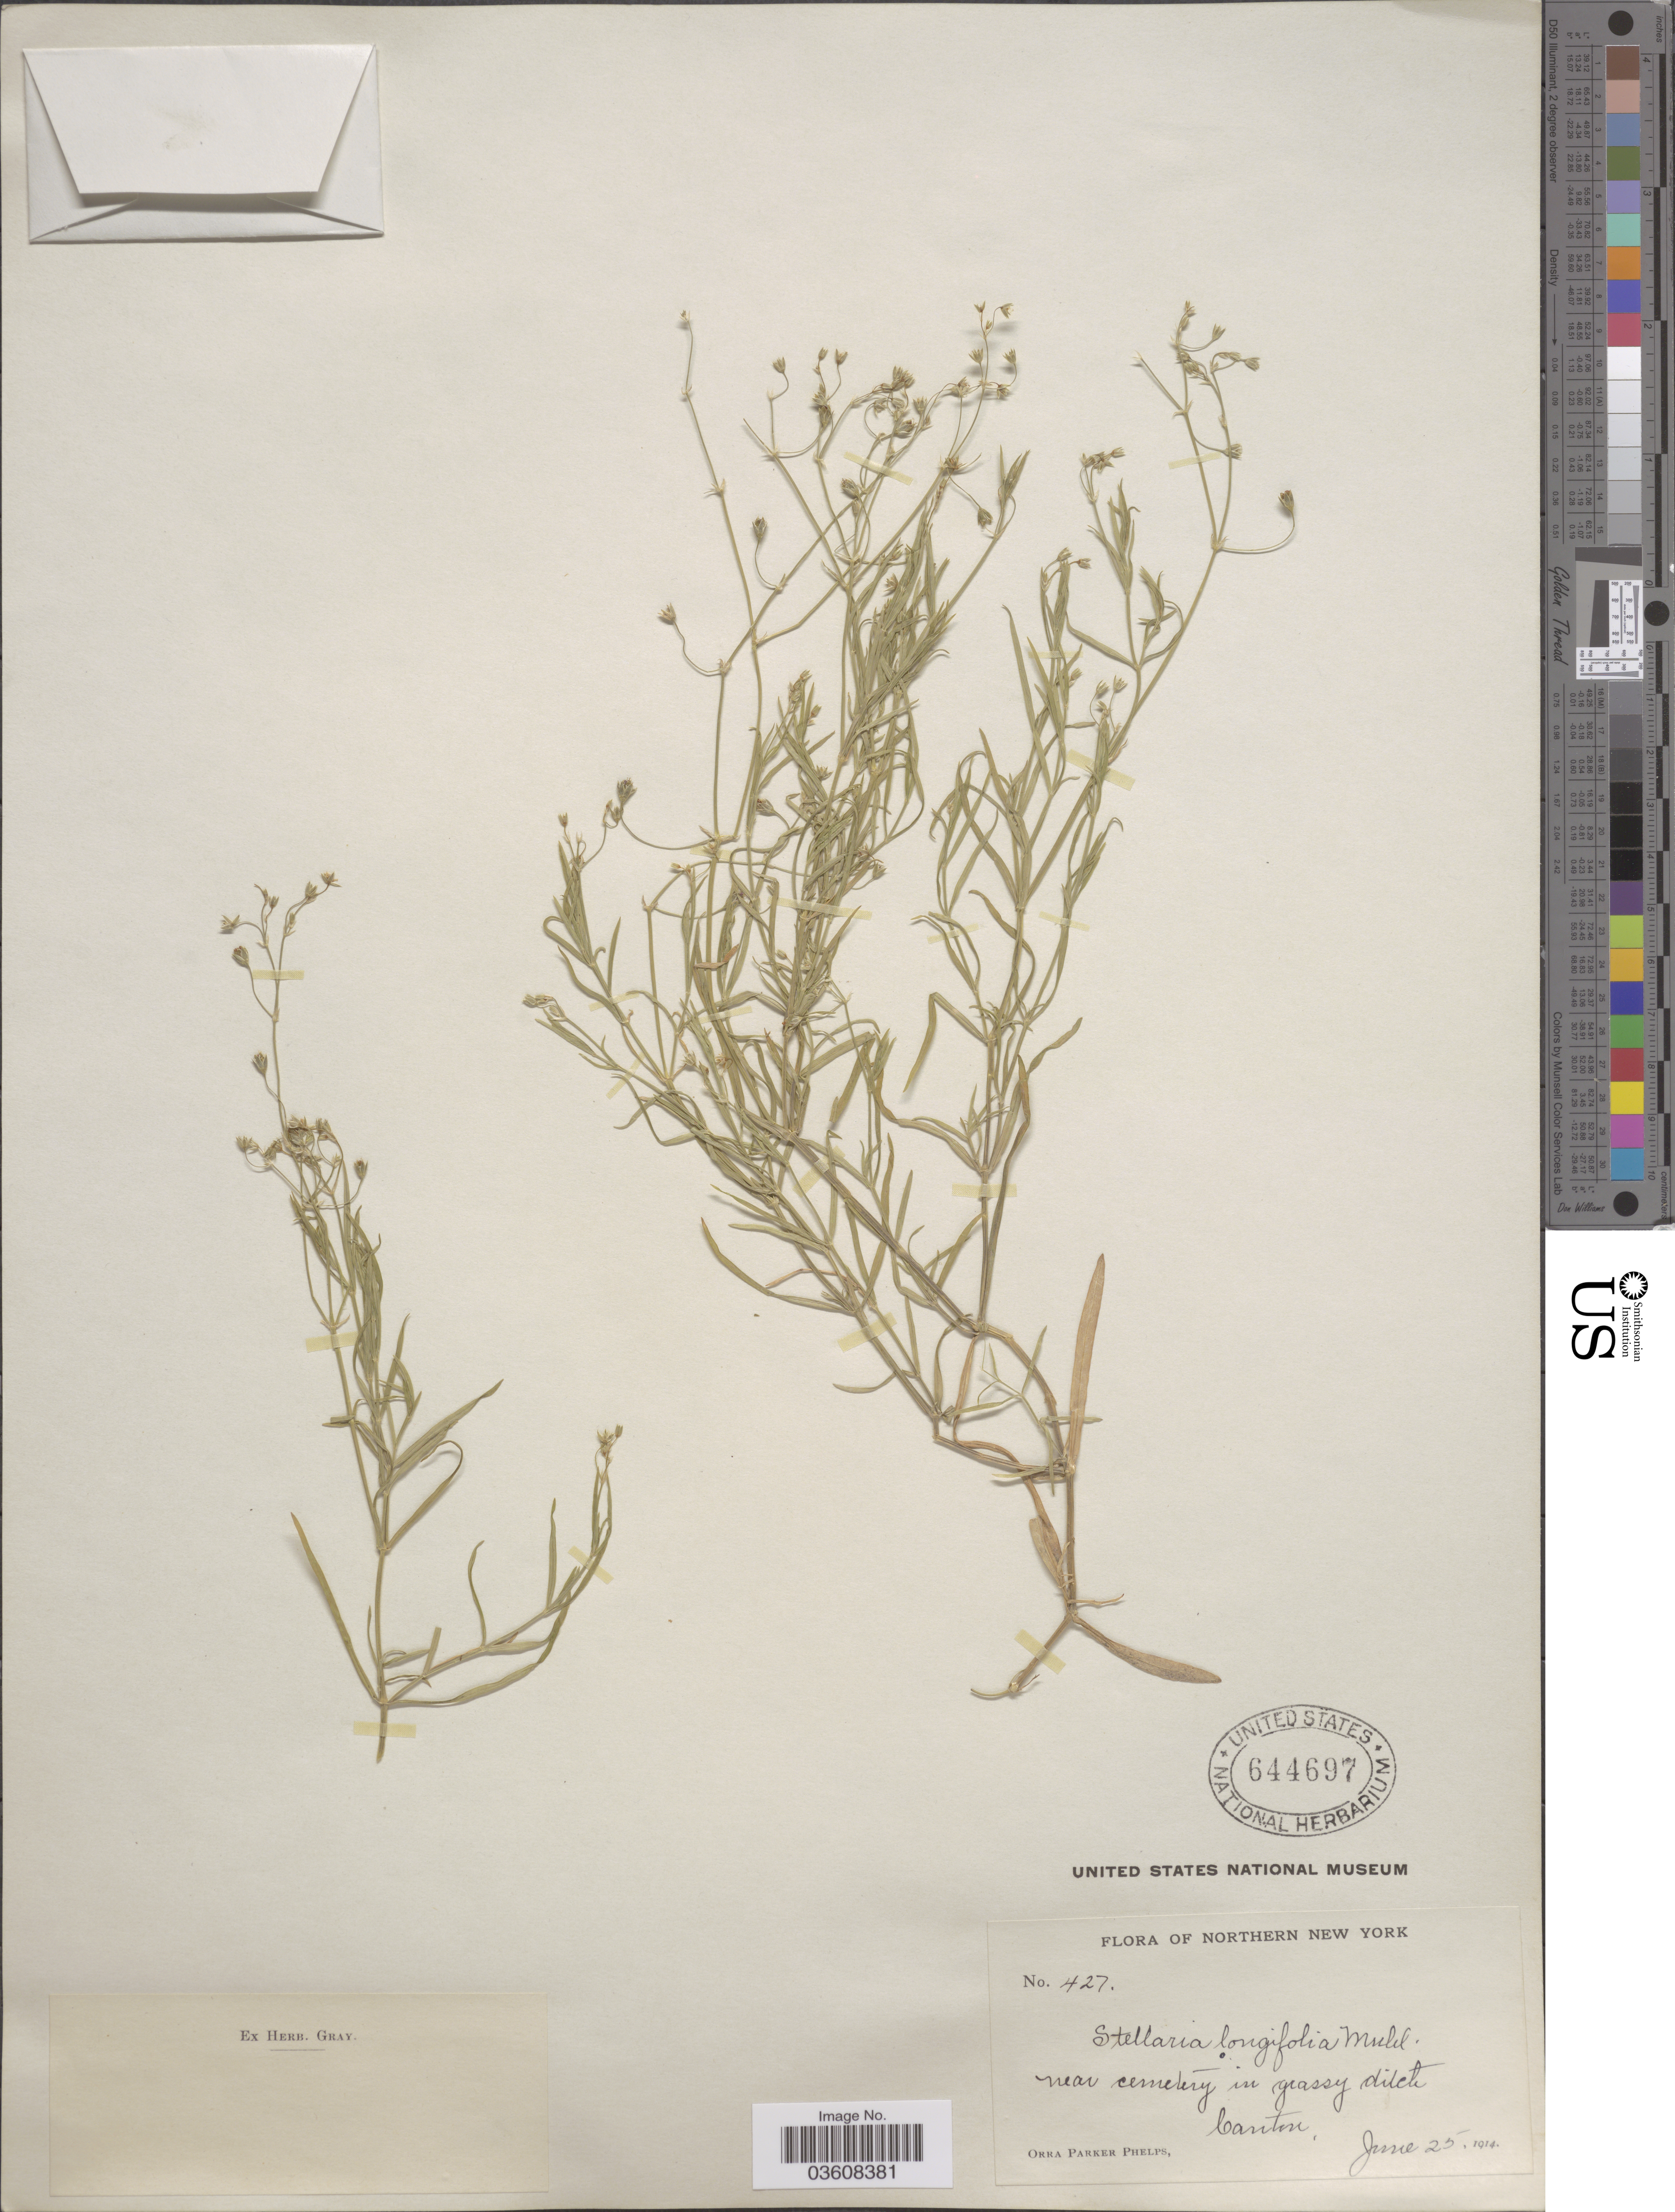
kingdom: Plantae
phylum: Tracheophyta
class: Magnoliopsida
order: Caryophyllales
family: Caryophyllaceae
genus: Stellaria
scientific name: Stellaria longifolia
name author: Muhl. ex Willd.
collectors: O. P. Phelps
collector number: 427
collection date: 1914-06-25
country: United States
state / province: New York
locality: Northern New York. Near cemetery in grassy ditch Canton.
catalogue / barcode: US 644697